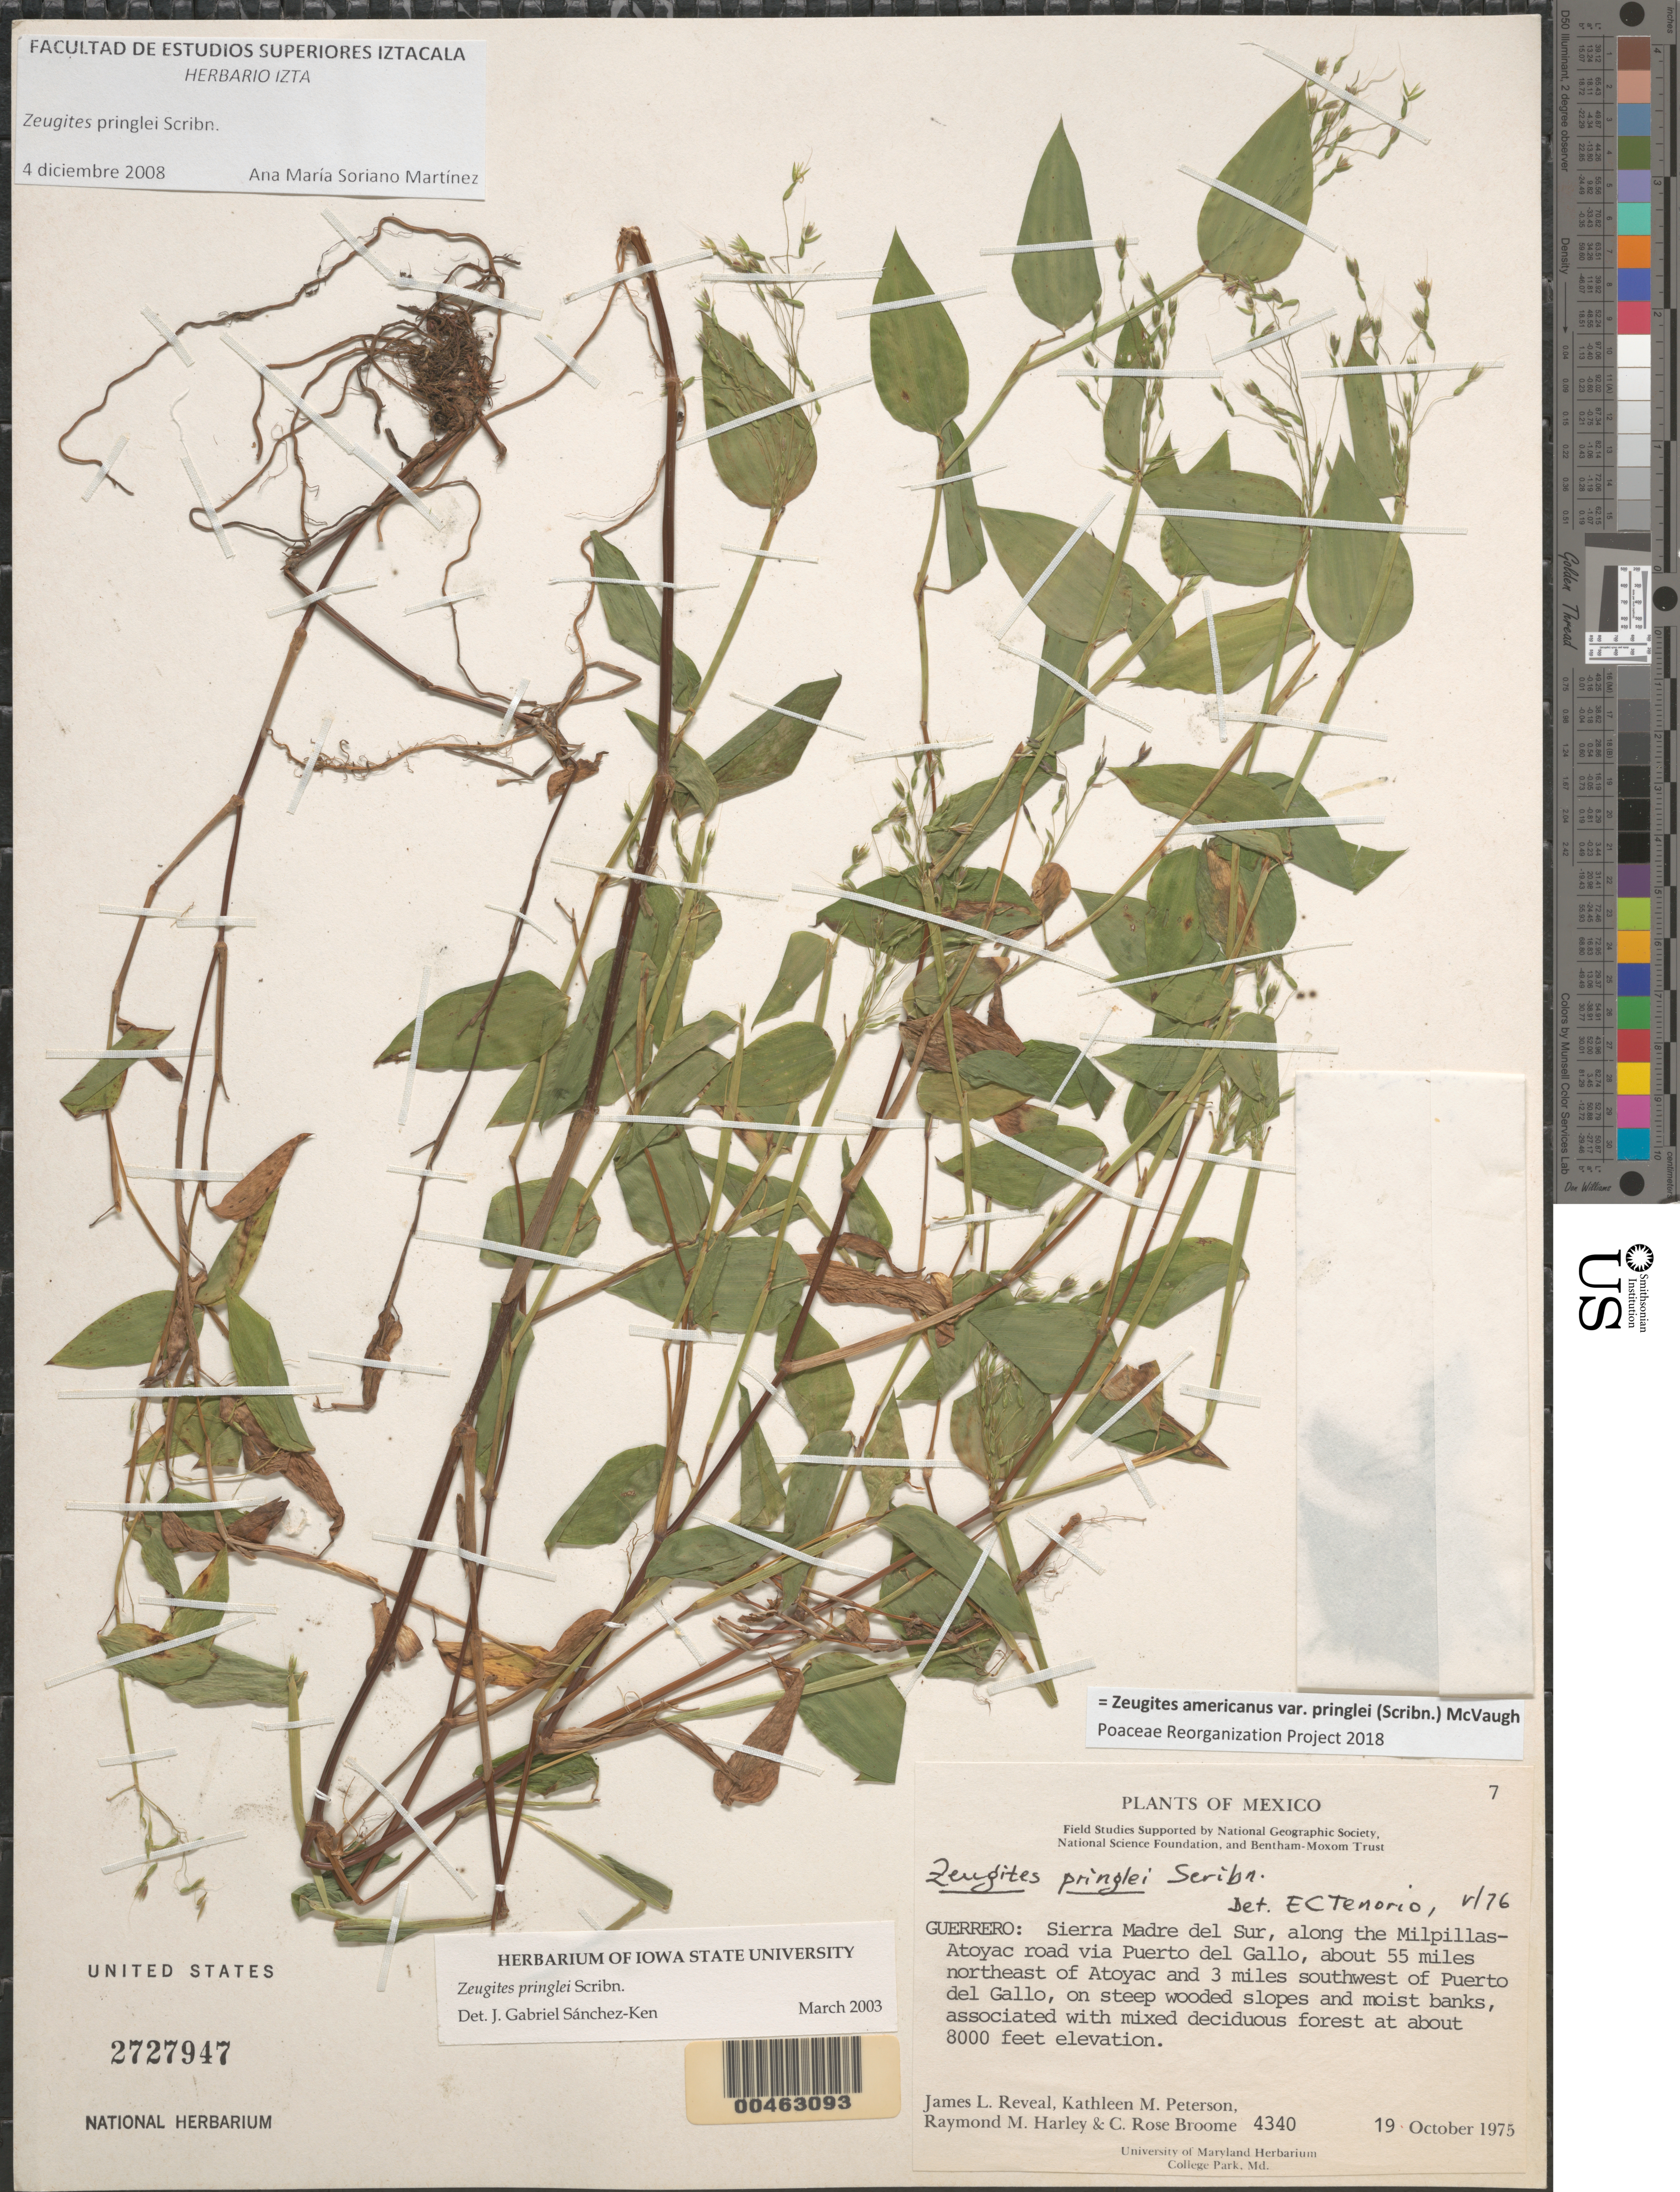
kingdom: Plantae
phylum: Tracheophyta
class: Liliopsida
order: Poales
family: Poaceae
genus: Zeugites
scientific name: Zeugites americanus var. pringlei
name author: (Scribn.) McVaugh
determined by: Poaceae Reorganization Project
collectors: J. L. Reveal, K. Peterson, R. M. Harley & C. R. Broome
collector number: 4340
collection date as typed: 19 Oct 1975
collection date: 1975-10-19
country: Mexico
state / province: Guerrero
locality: Sierra Madre del Sur, along the Milpillas - Atoyac rd via Puerto del Gallo, ca. 55 mi NE of Atoyac & 3 mi SW of Puerto del Gallo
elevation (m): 2438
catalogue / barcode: US 2727947